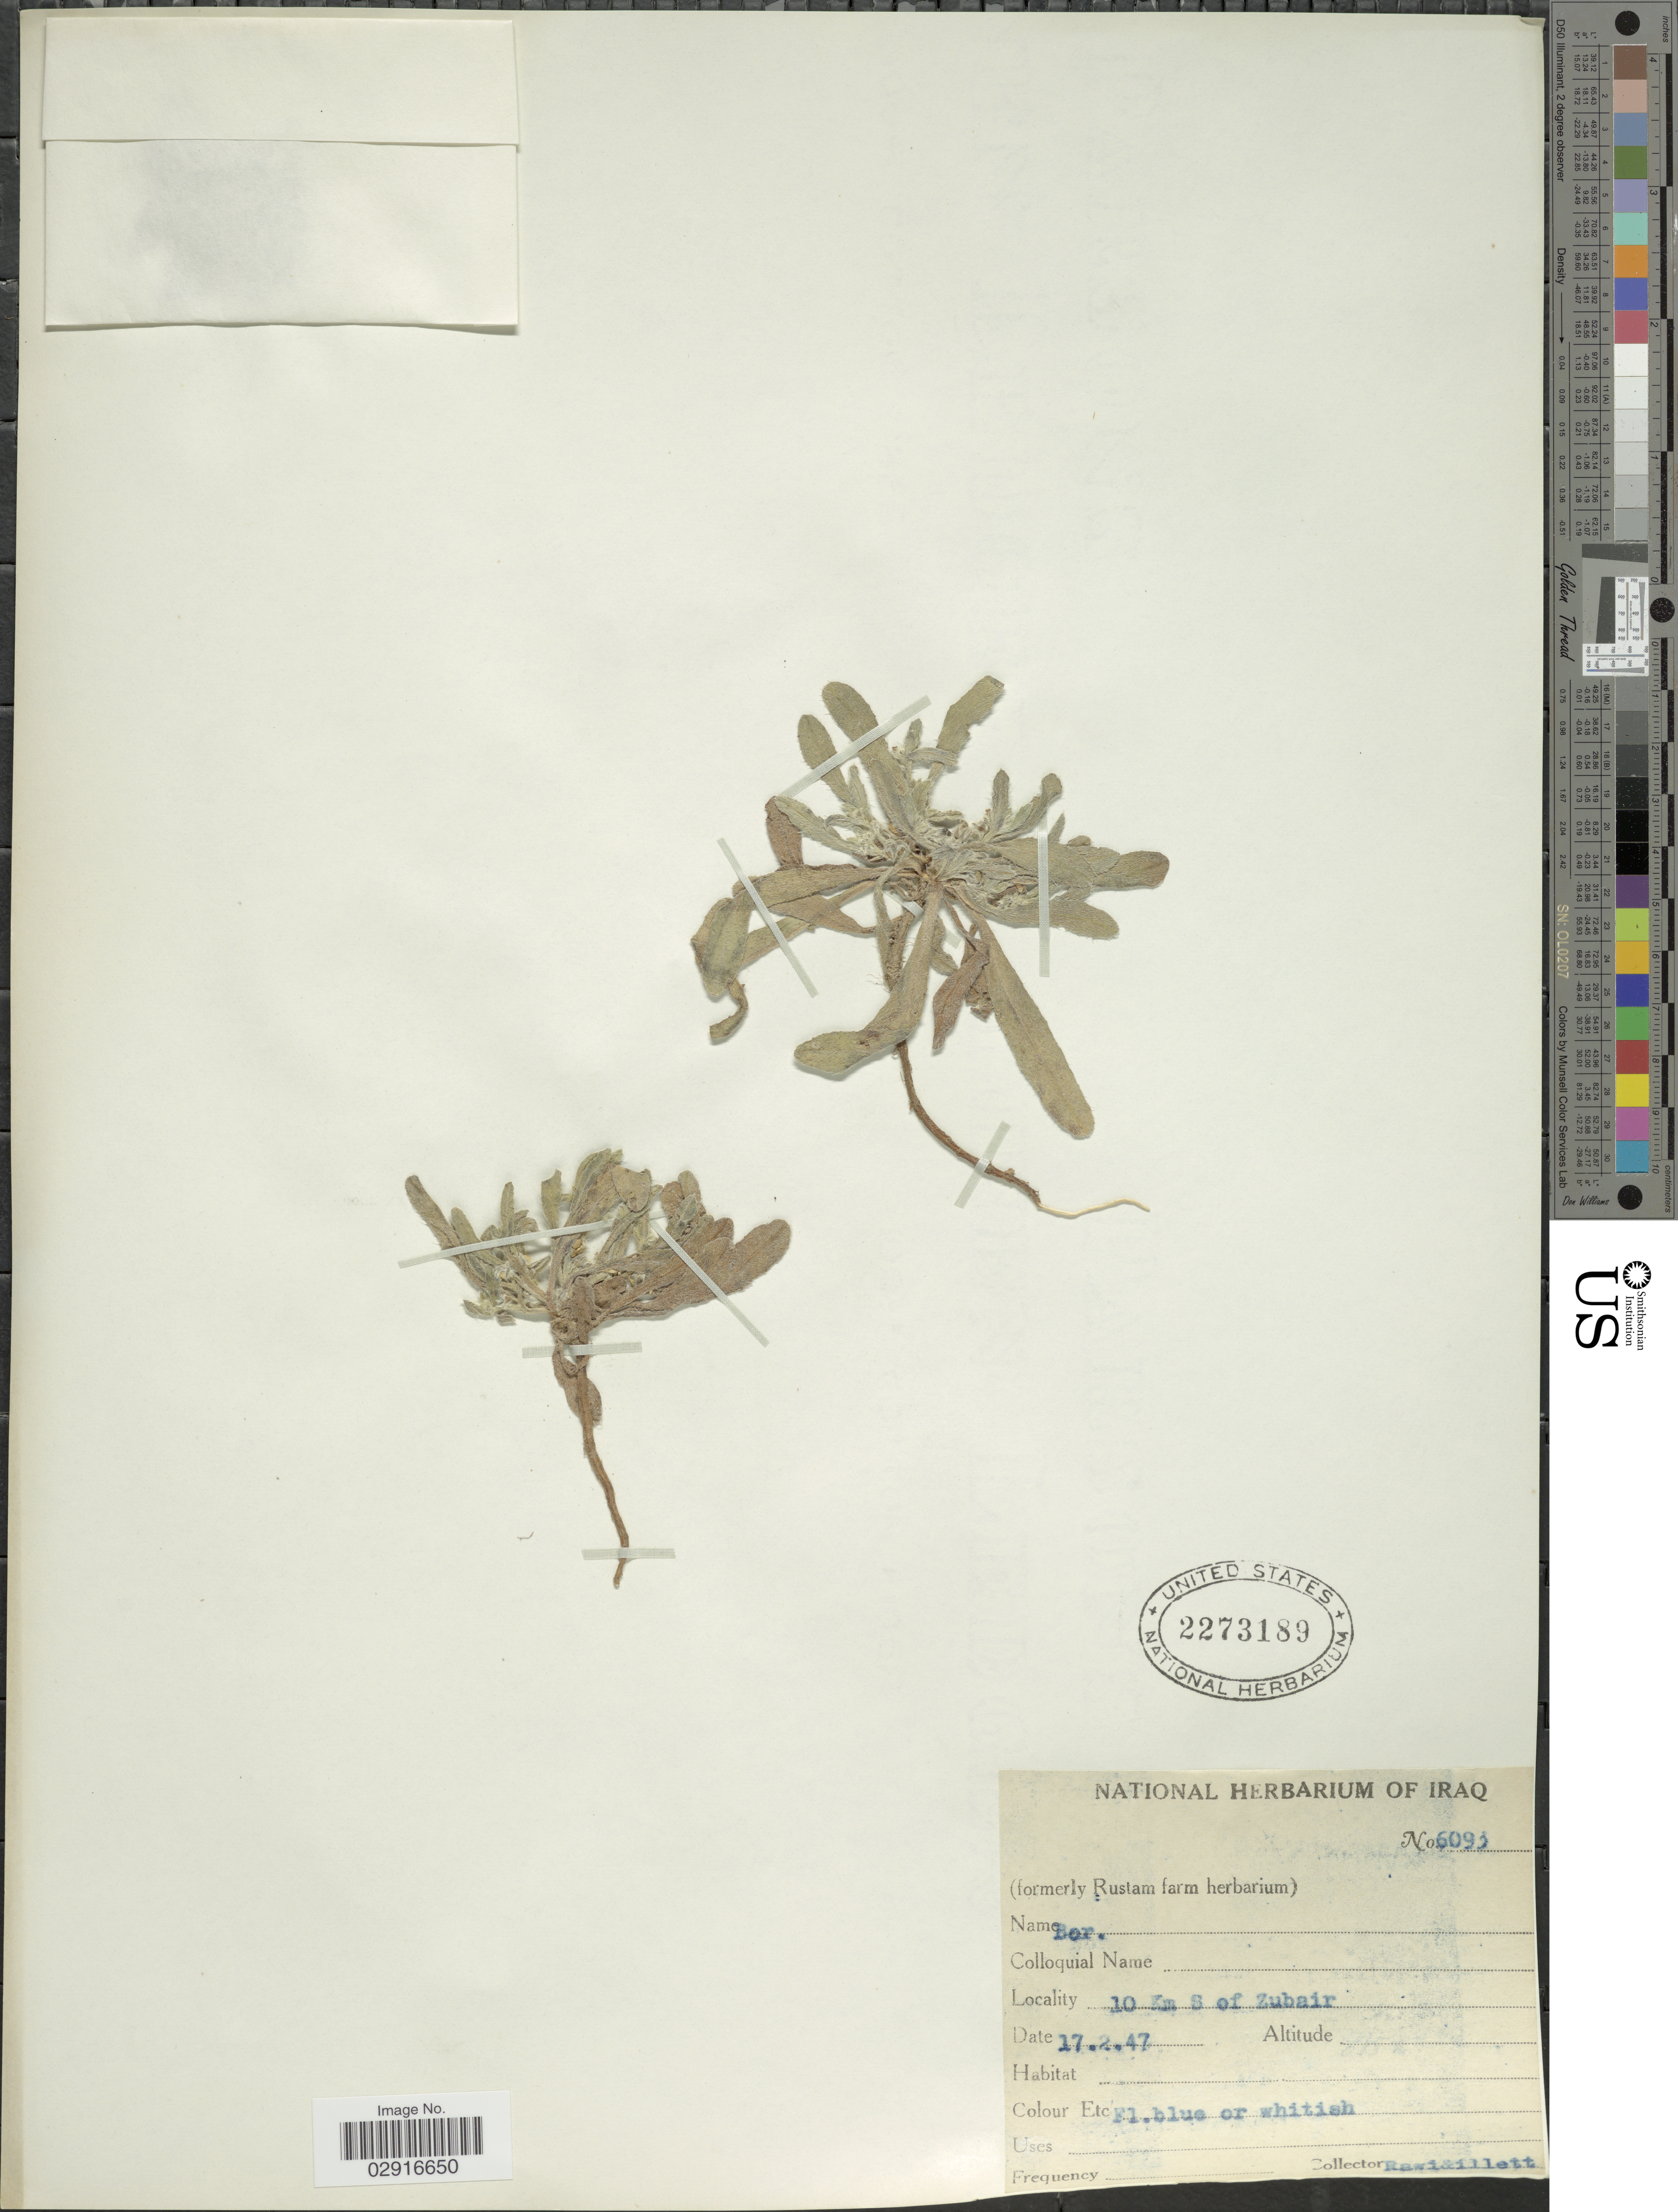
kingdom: Plantae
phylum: Tracheophyta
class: Magnoliopsida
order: Boraginales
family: Boraginaceae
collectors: -. Rawi & Gillett, --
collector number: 6093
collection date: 1947-02-17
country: Iraq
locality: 10 Km S of Zubair.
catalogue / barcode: US 2273189